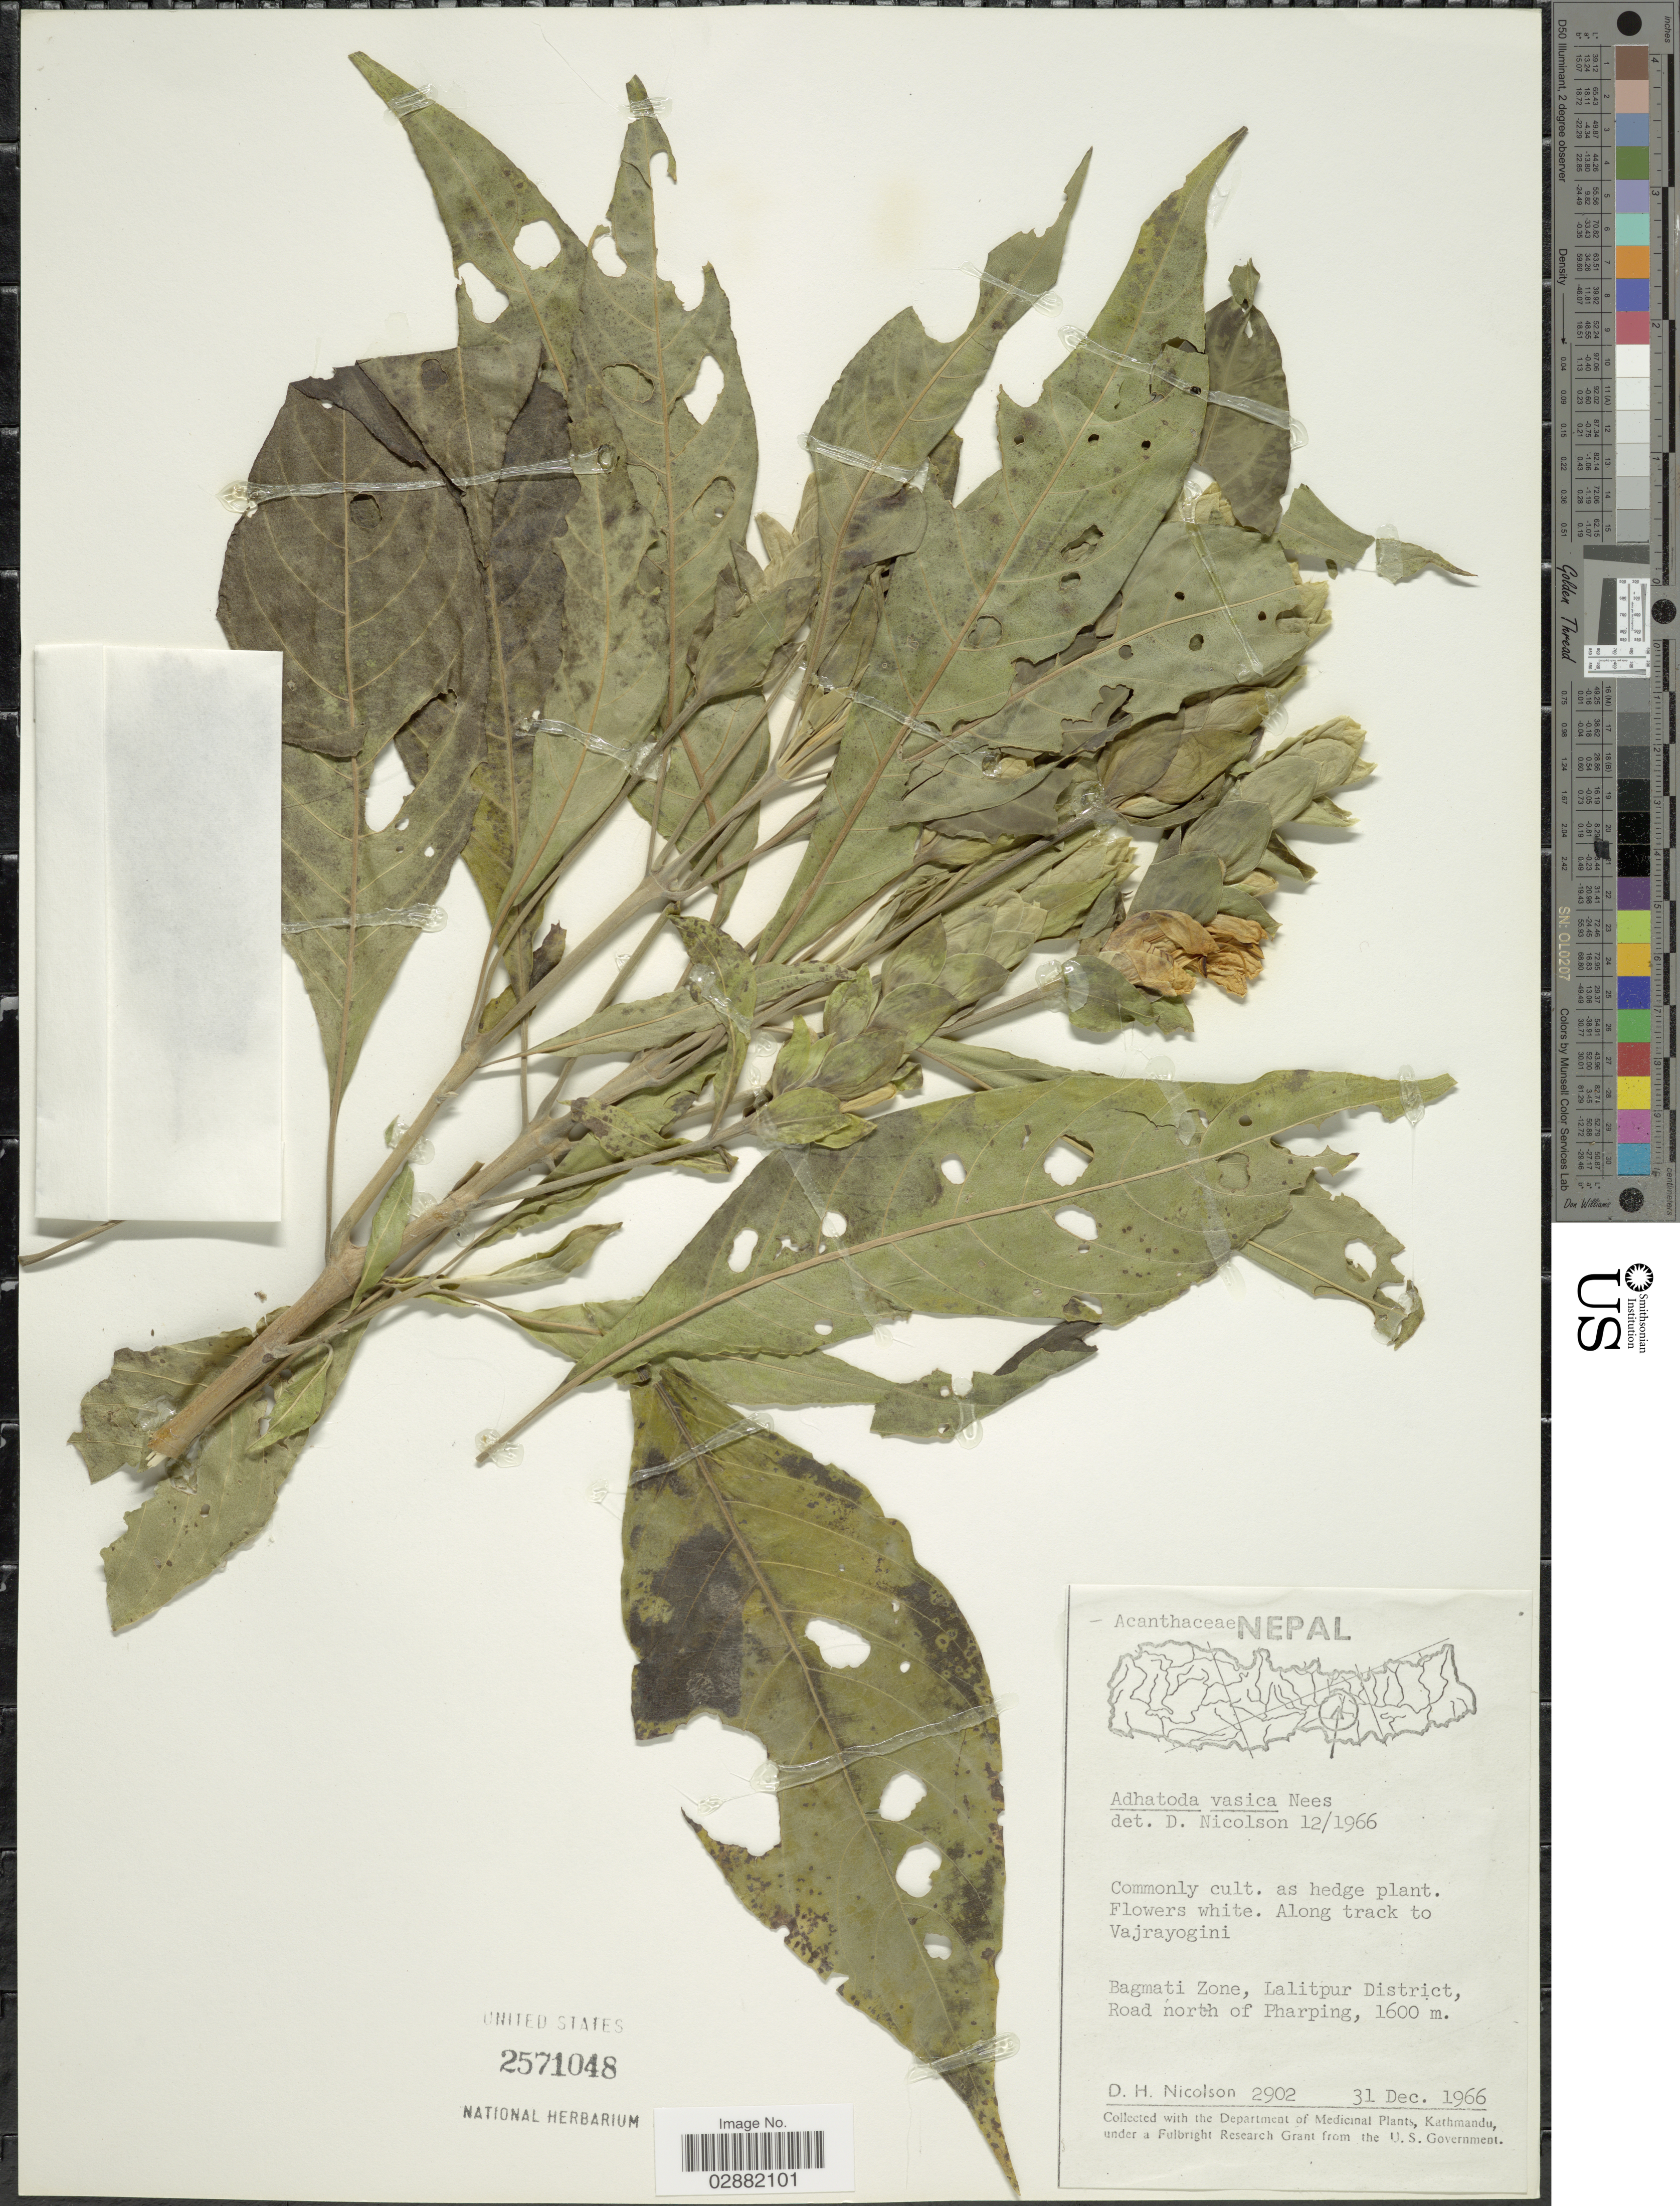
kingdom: Plantae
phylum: Tracheophyta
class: Magnoliopsida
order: Lamiales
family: Acanthaceae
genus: Justicia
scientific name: Justicia adhatoda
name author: L.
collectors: D. H. Nicolson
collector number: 2902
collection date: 1966-12-31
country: Nepal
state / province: Bagmati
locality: Along track to Vajrayogini, Bagmati Zone, Lalitpur District, Road north of Pharping.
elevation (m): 1600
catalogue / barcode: US 2571048